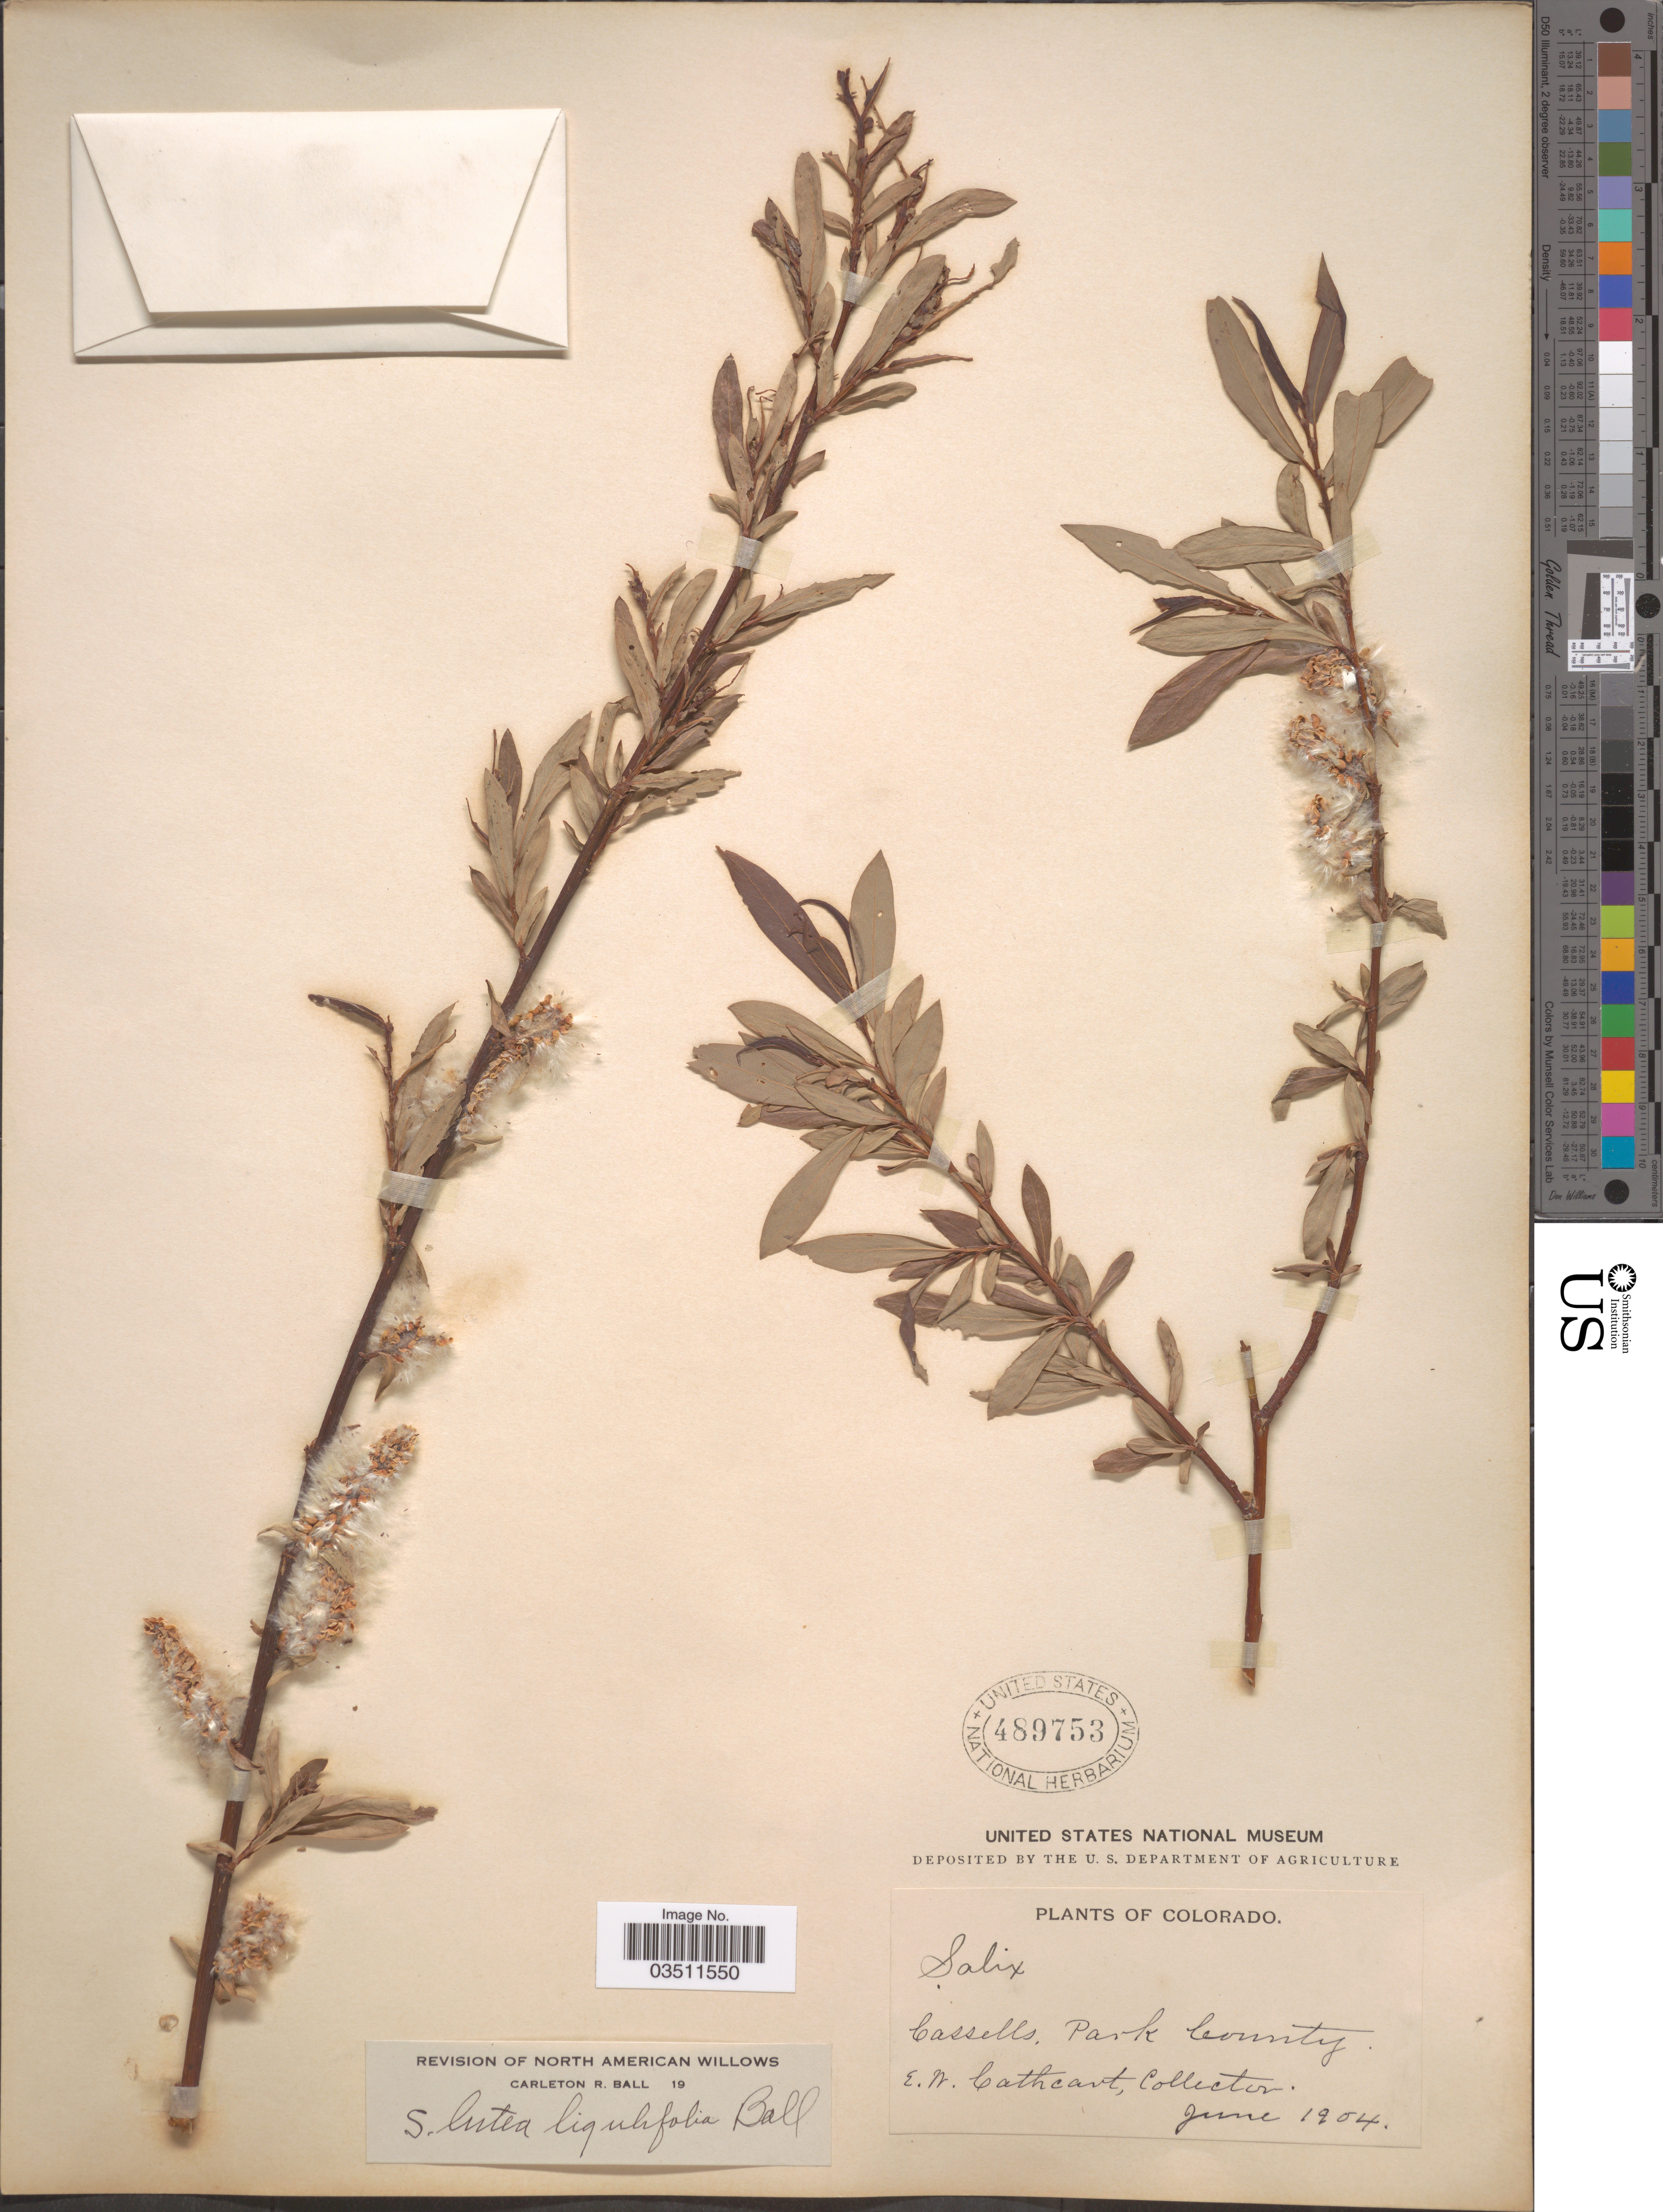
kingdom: Plantae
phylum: Tracheophyta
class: Magnoliopsida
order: Malpighiales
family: Salicaceae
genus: Salix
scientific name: Salix ligulifolia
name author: (C.R. Ball) C.R. Ball ex C.K. Schneid.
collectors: E. Cathcart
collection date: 1904-06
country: United States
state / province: Colorado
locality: Cassells, Park County.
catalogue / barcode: US 489753